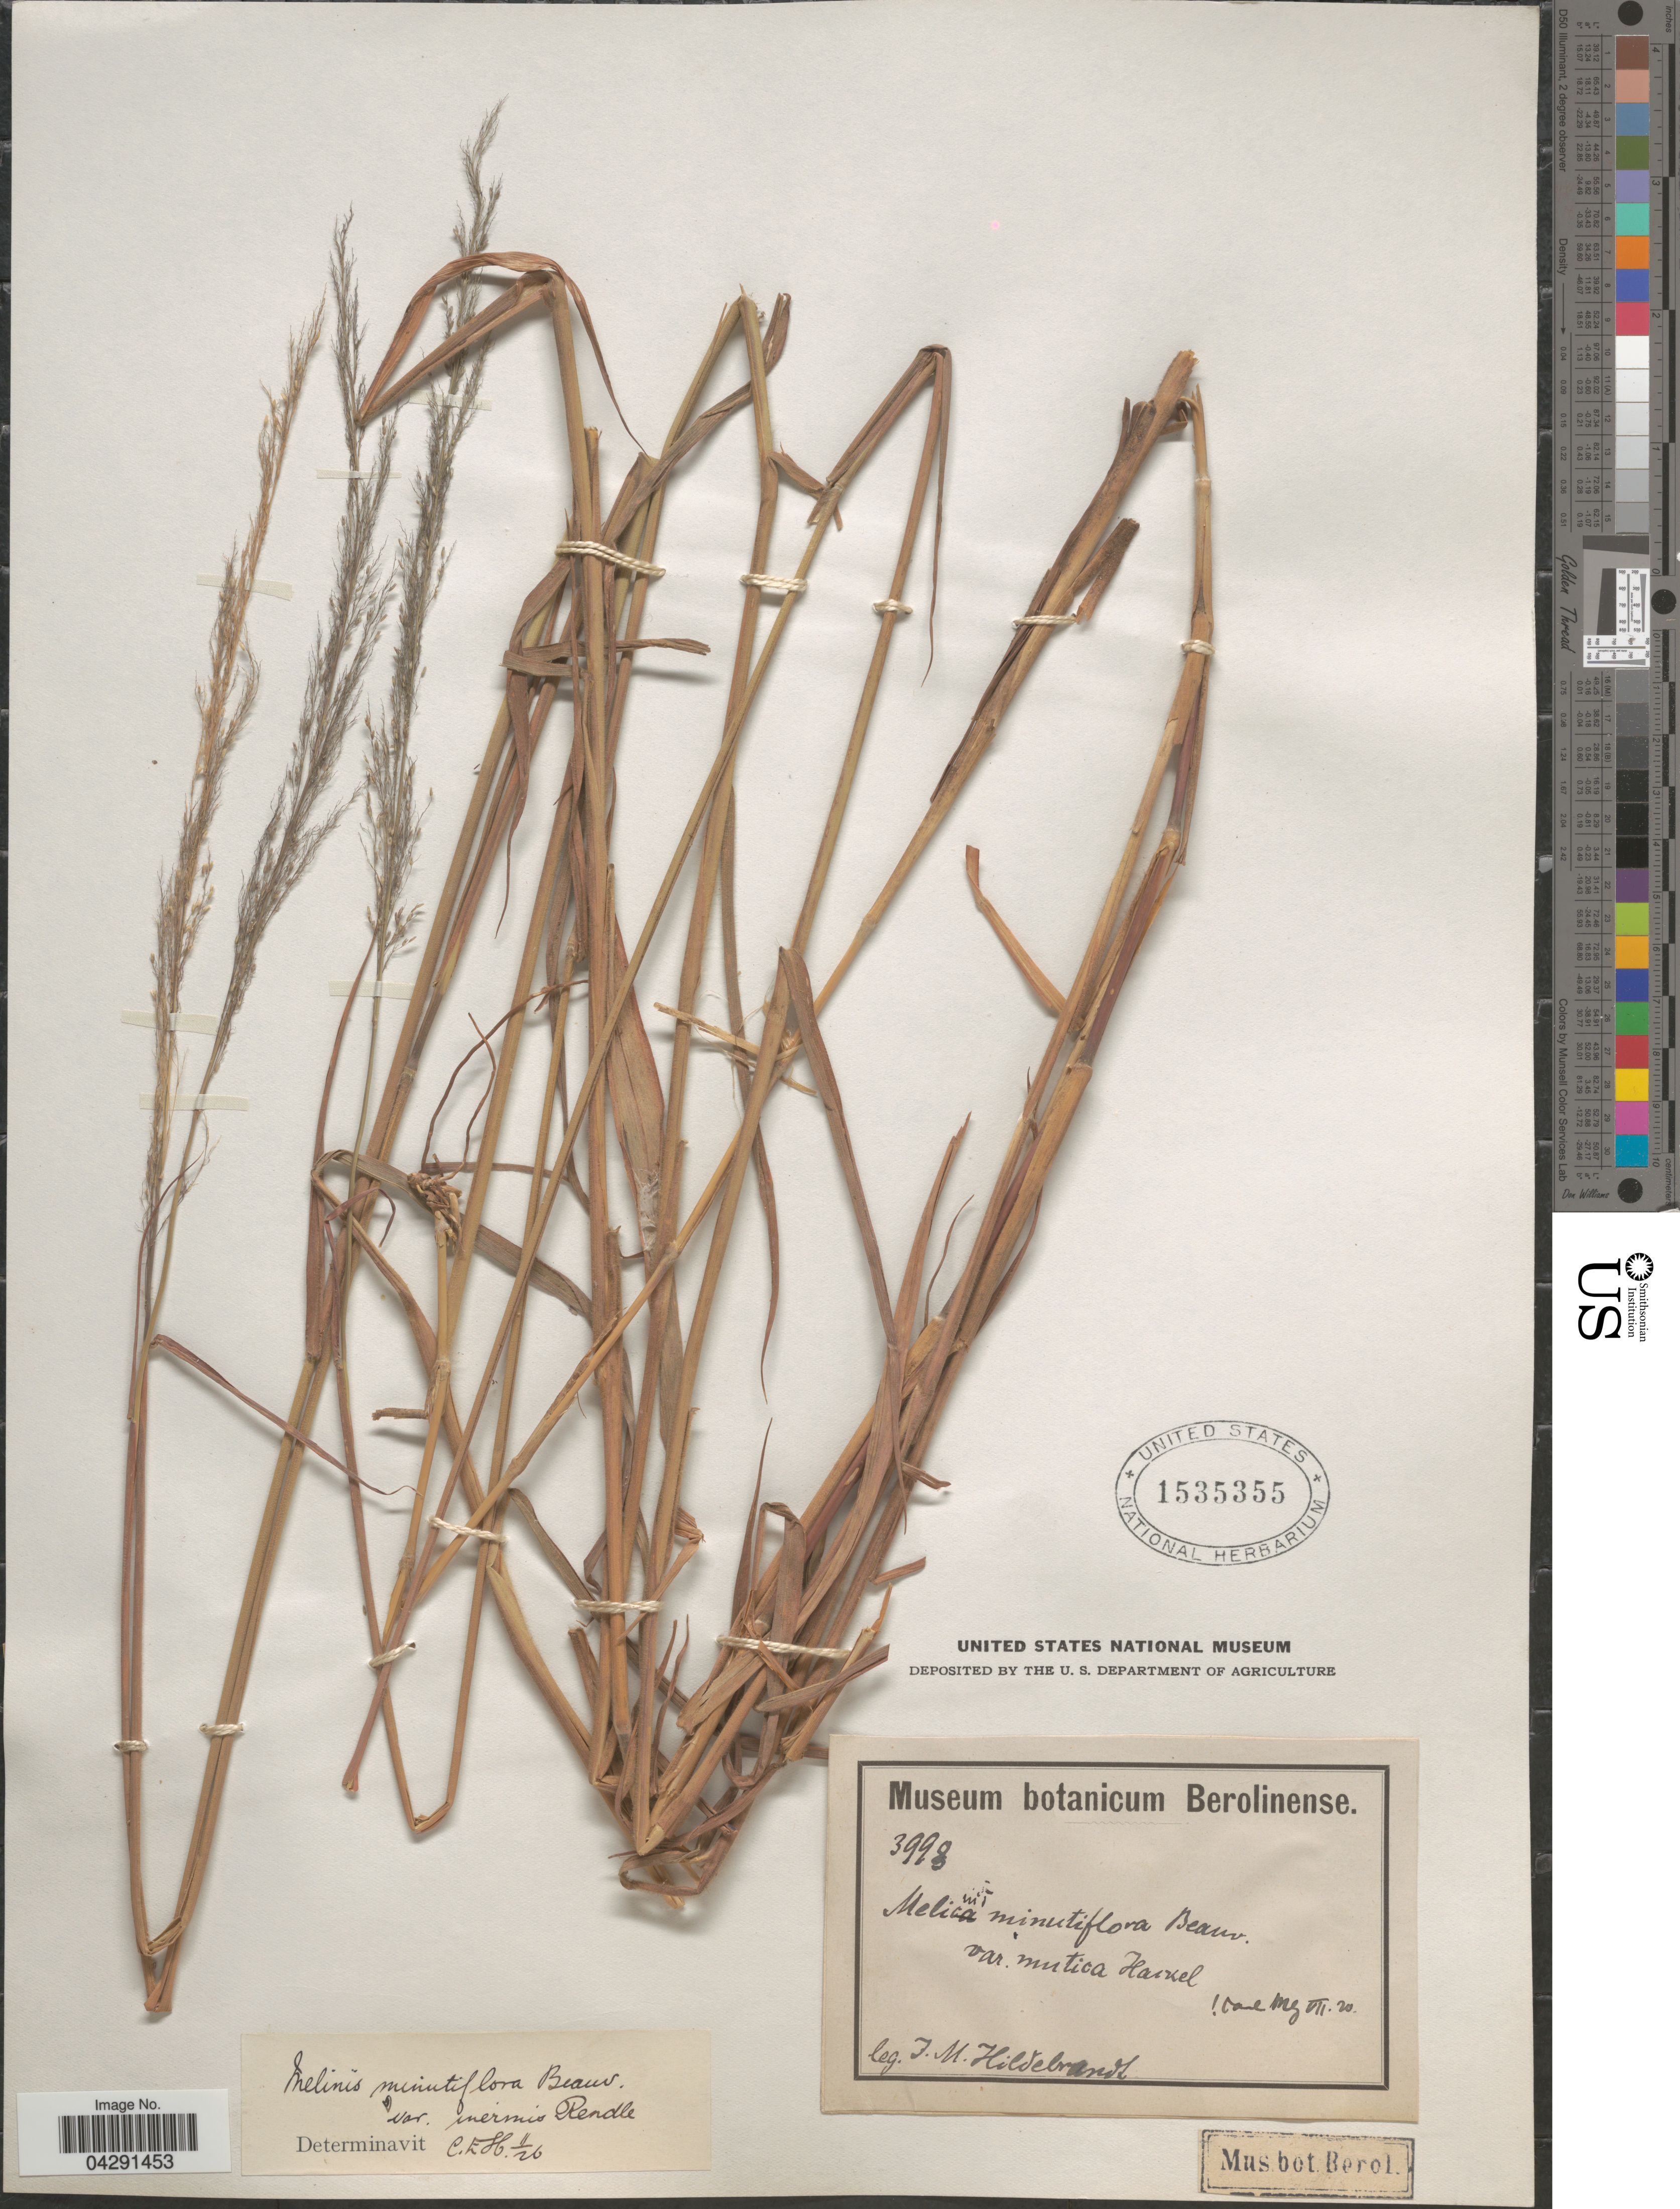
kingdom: Plantae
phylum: Tracheophyta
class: Liliopsida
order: Poales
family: Poaceae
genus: Melinis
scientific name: Melinis minutiflora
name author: P. Beauv.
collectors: J. Hildebrandt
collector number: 3993*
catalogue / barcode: US 1535355